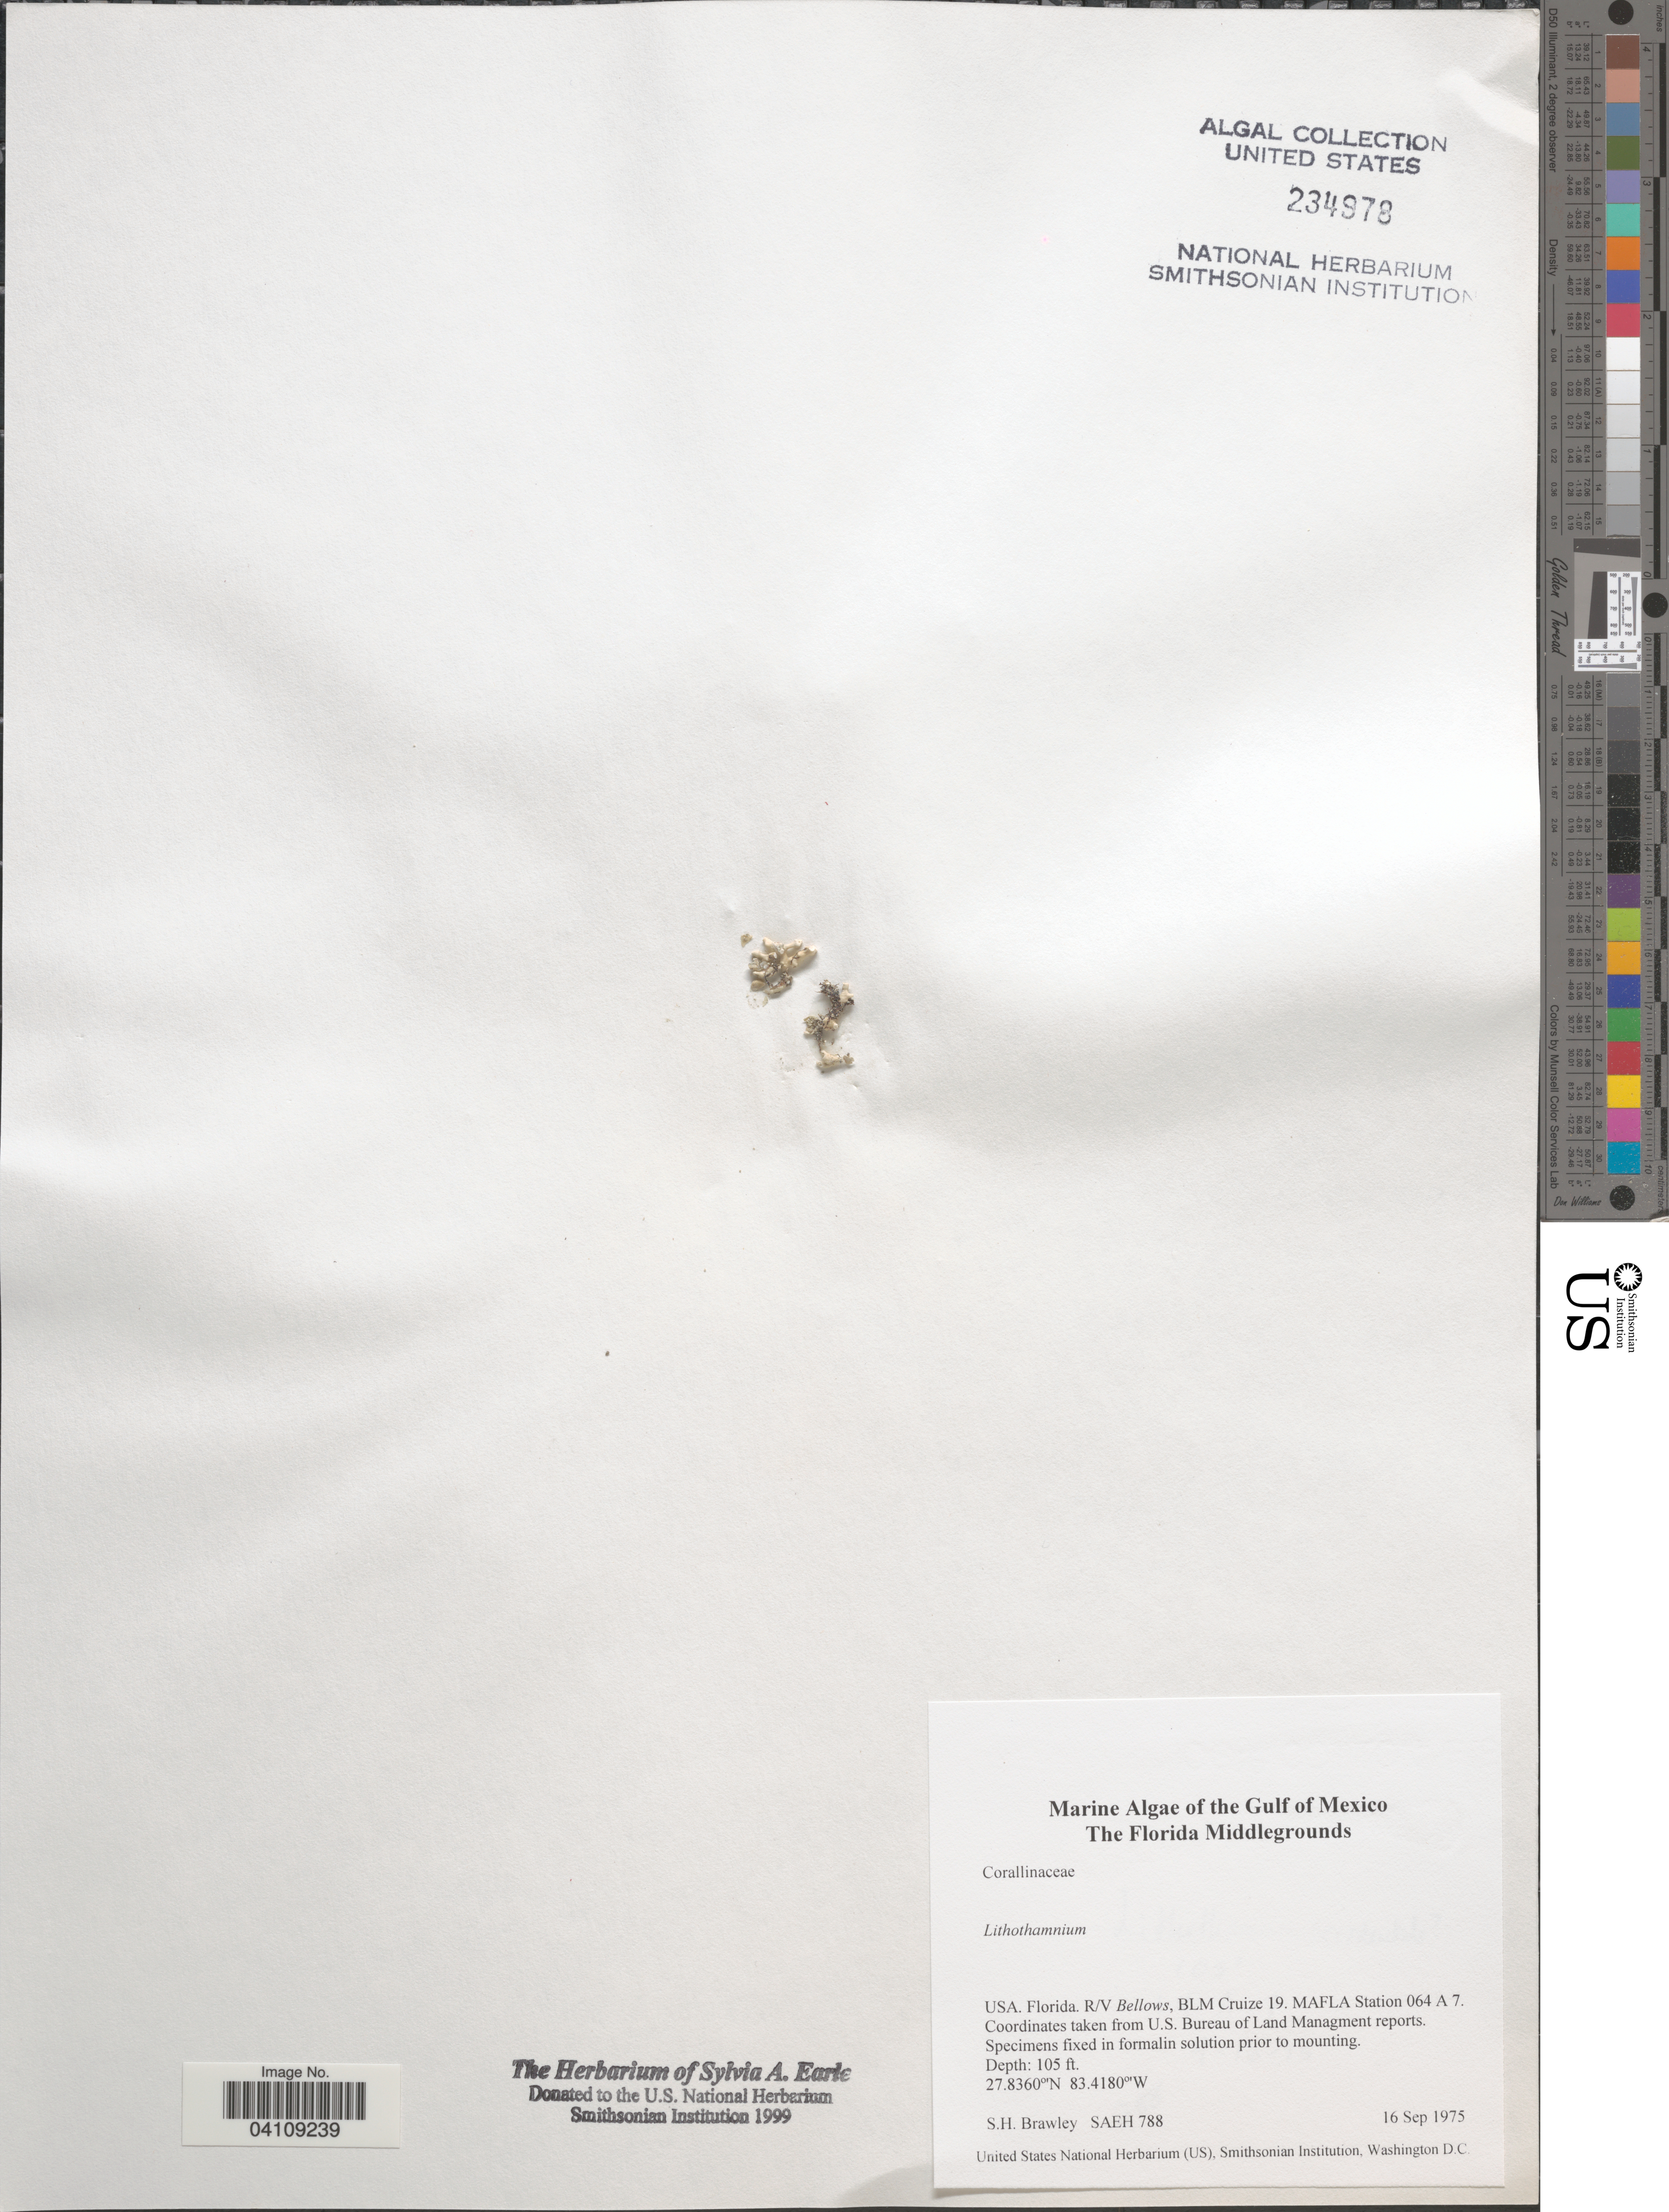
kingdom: Plantae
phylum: Rhodophyta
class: Florideophyceae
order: Corallinales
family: Hapalidiaceae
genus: Lithothamnion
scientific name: Lithothamnion sp.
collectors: S. Brawley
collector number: SAEH 788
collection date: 1975-09-16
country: United States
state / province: Florida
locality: Gulf of Mexico. The Florida Middlegrounds. Florida. R/V Bellows. BLM Cruize 19. MAFLA Station 064 A 7.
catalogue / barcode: US 234978